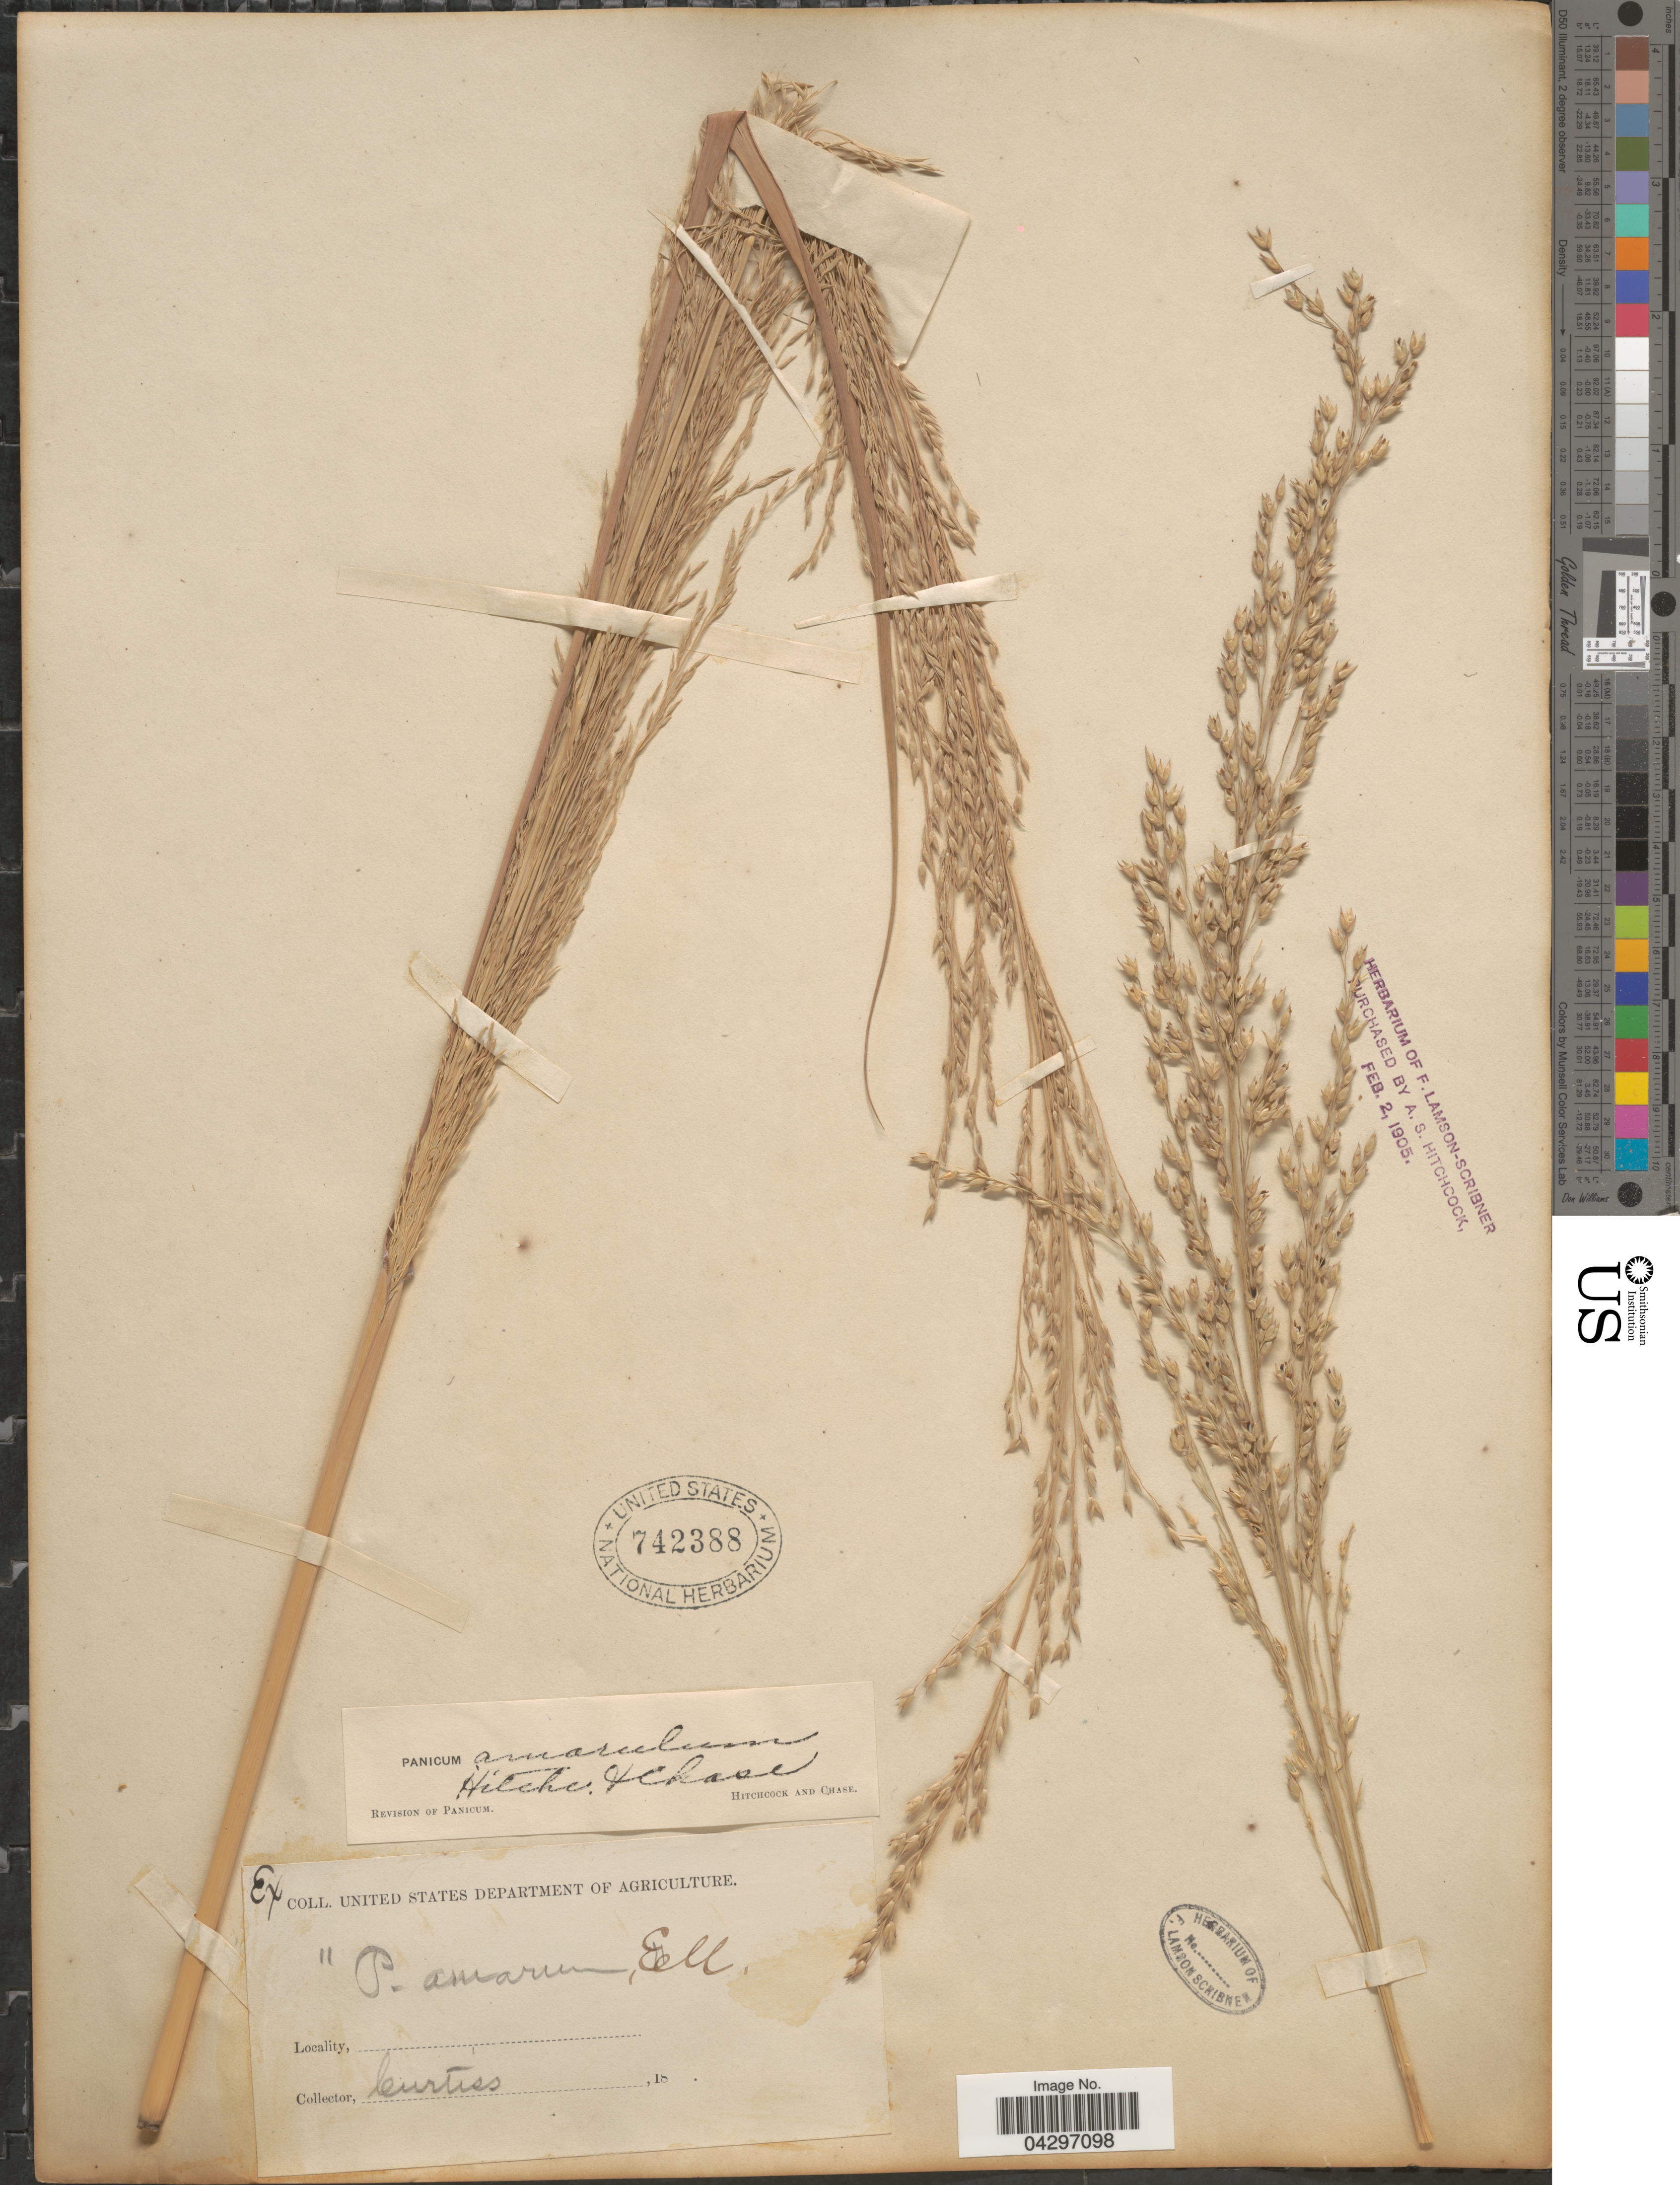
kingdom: Plantae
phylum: Tracheophyta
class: Liliopsida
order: Poales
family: Poaceae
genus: Panicum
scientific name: Panicum amarum var. amarulum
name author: (Hitchc. & Chase) Freckmann & Lelong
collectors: -. Curtiss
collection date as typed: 18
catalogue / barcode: US 742388